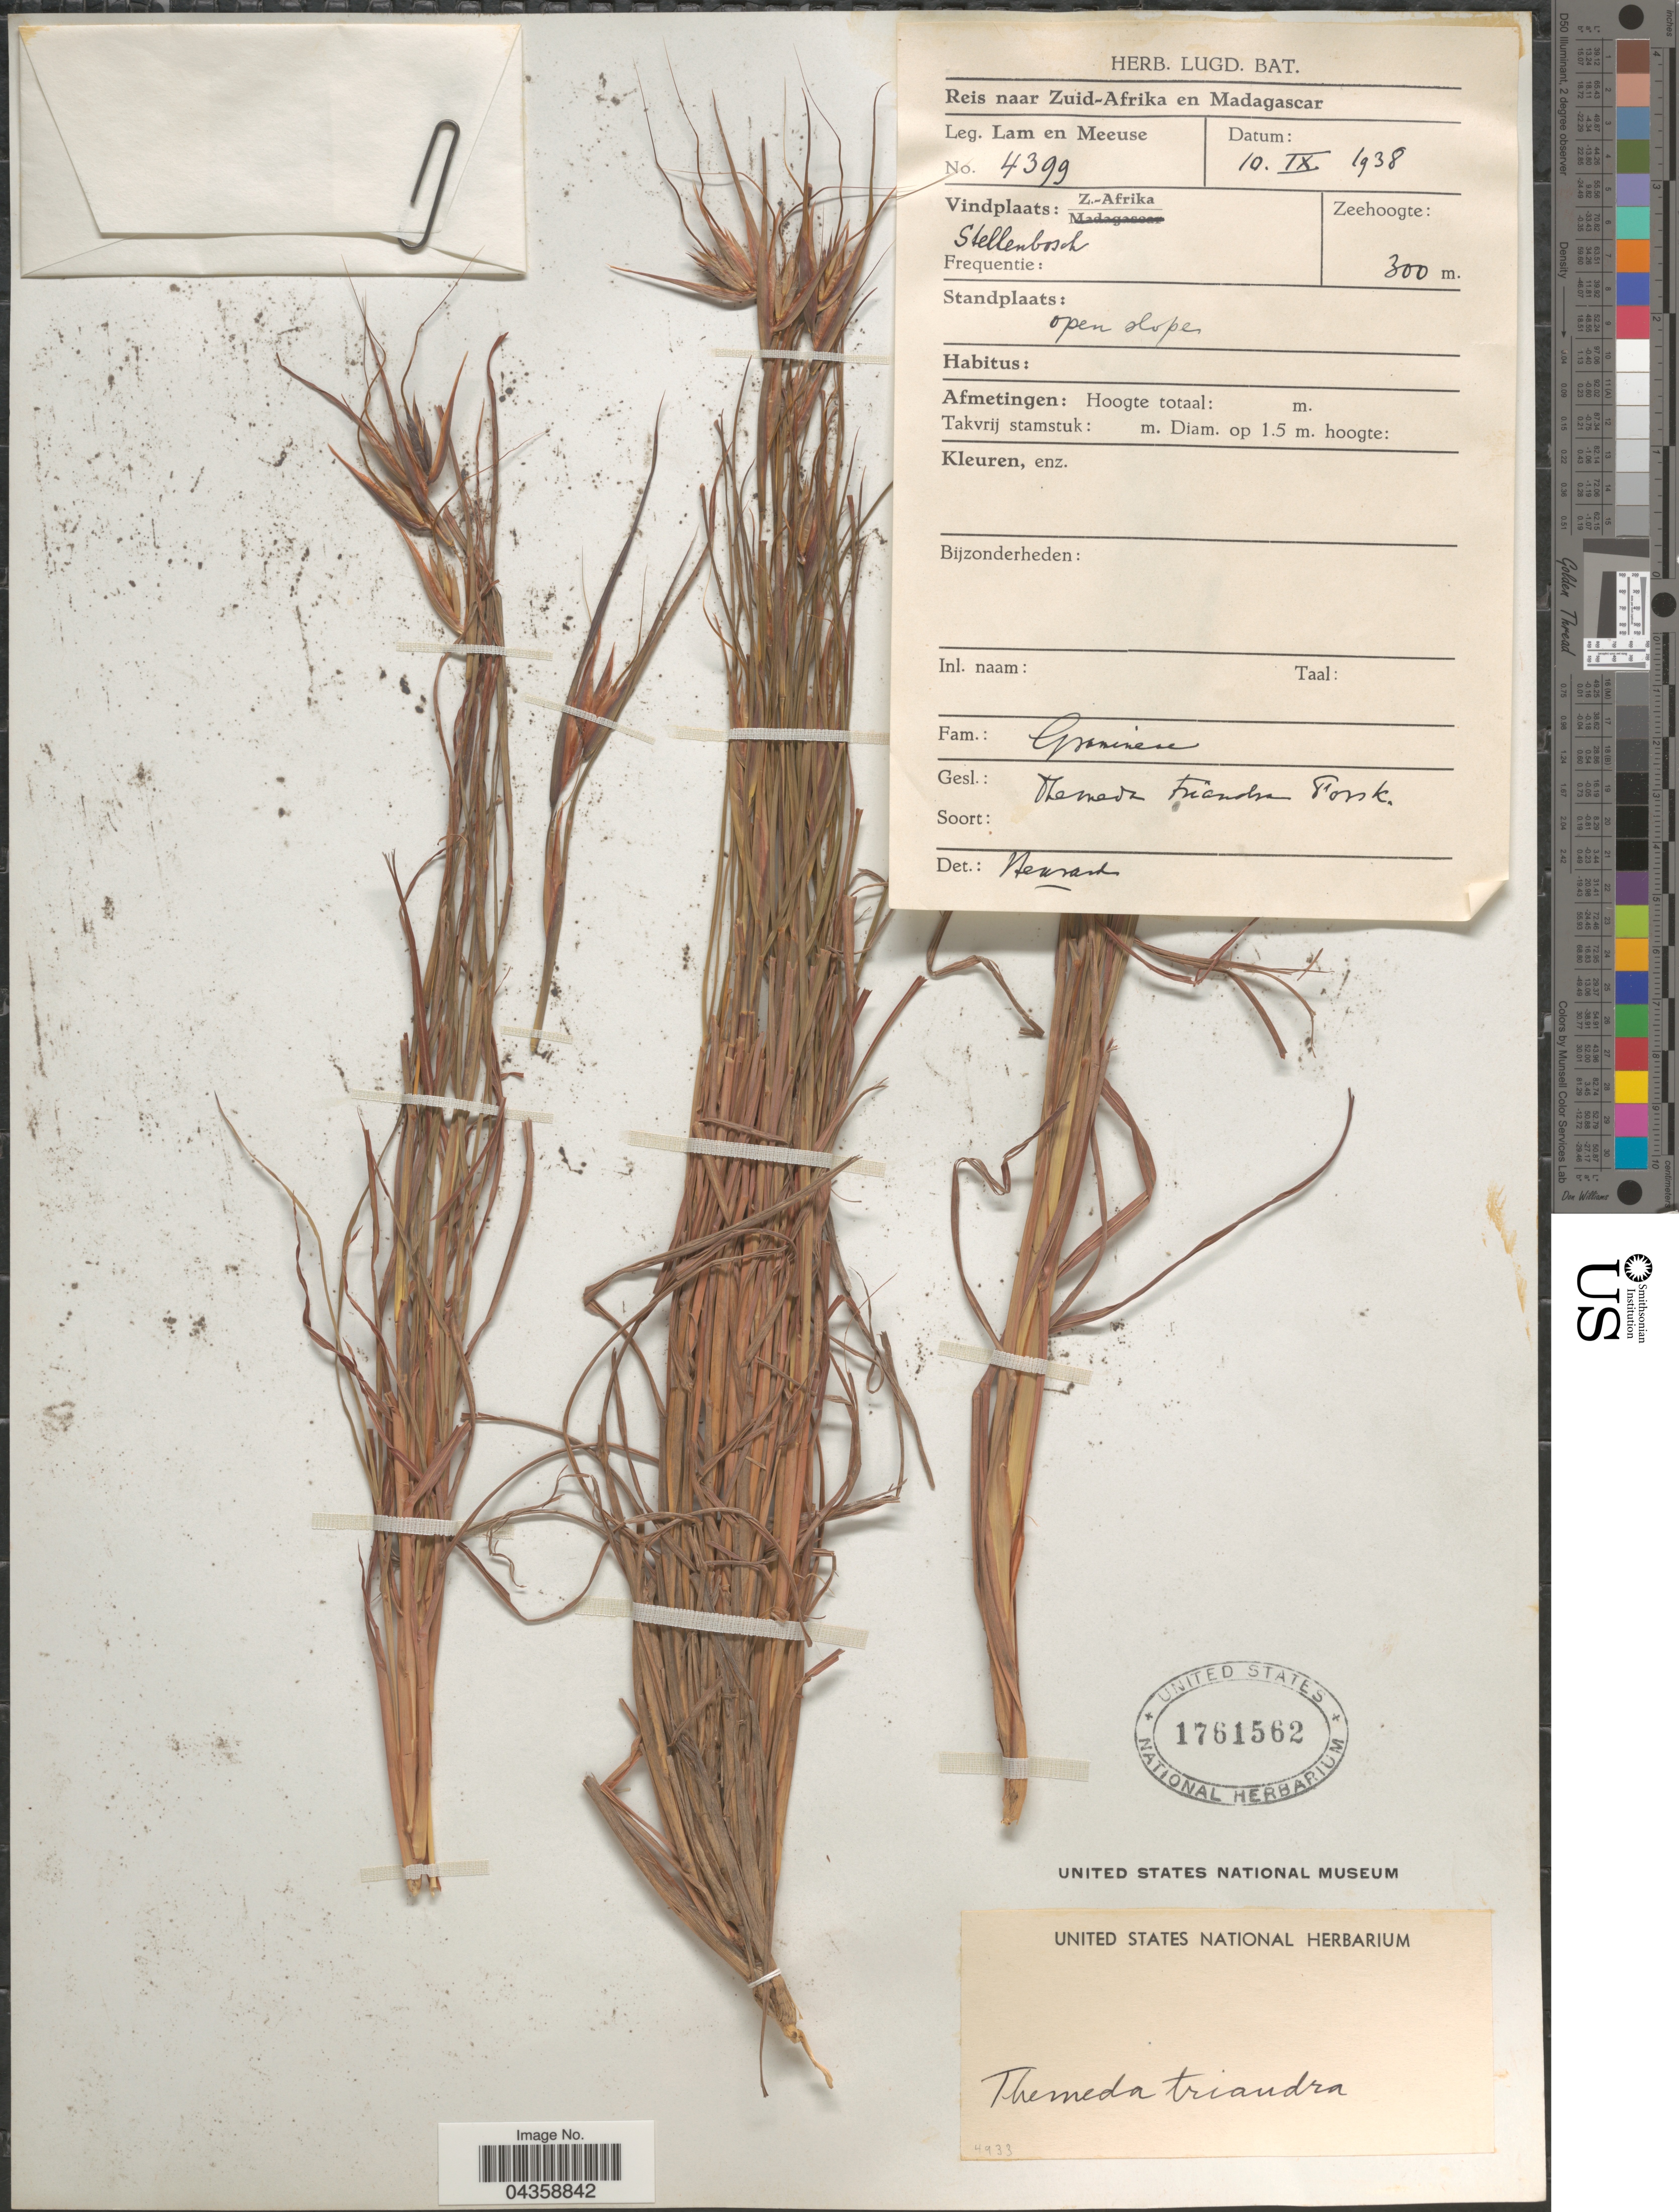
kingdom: Plantae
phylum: Tracheophyta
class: Liliopsida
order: Poales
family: Poaceae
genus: Themeda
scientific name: Themeda triandra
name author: Forssk.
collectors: -- Lam & Meeuse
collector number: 4399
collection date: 1938-09-10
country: South Africa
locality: Reis naar Zuid-Afrika en Madagascar. Stellenbosch. Open slopes.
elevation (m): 300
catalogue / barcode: US 1761562